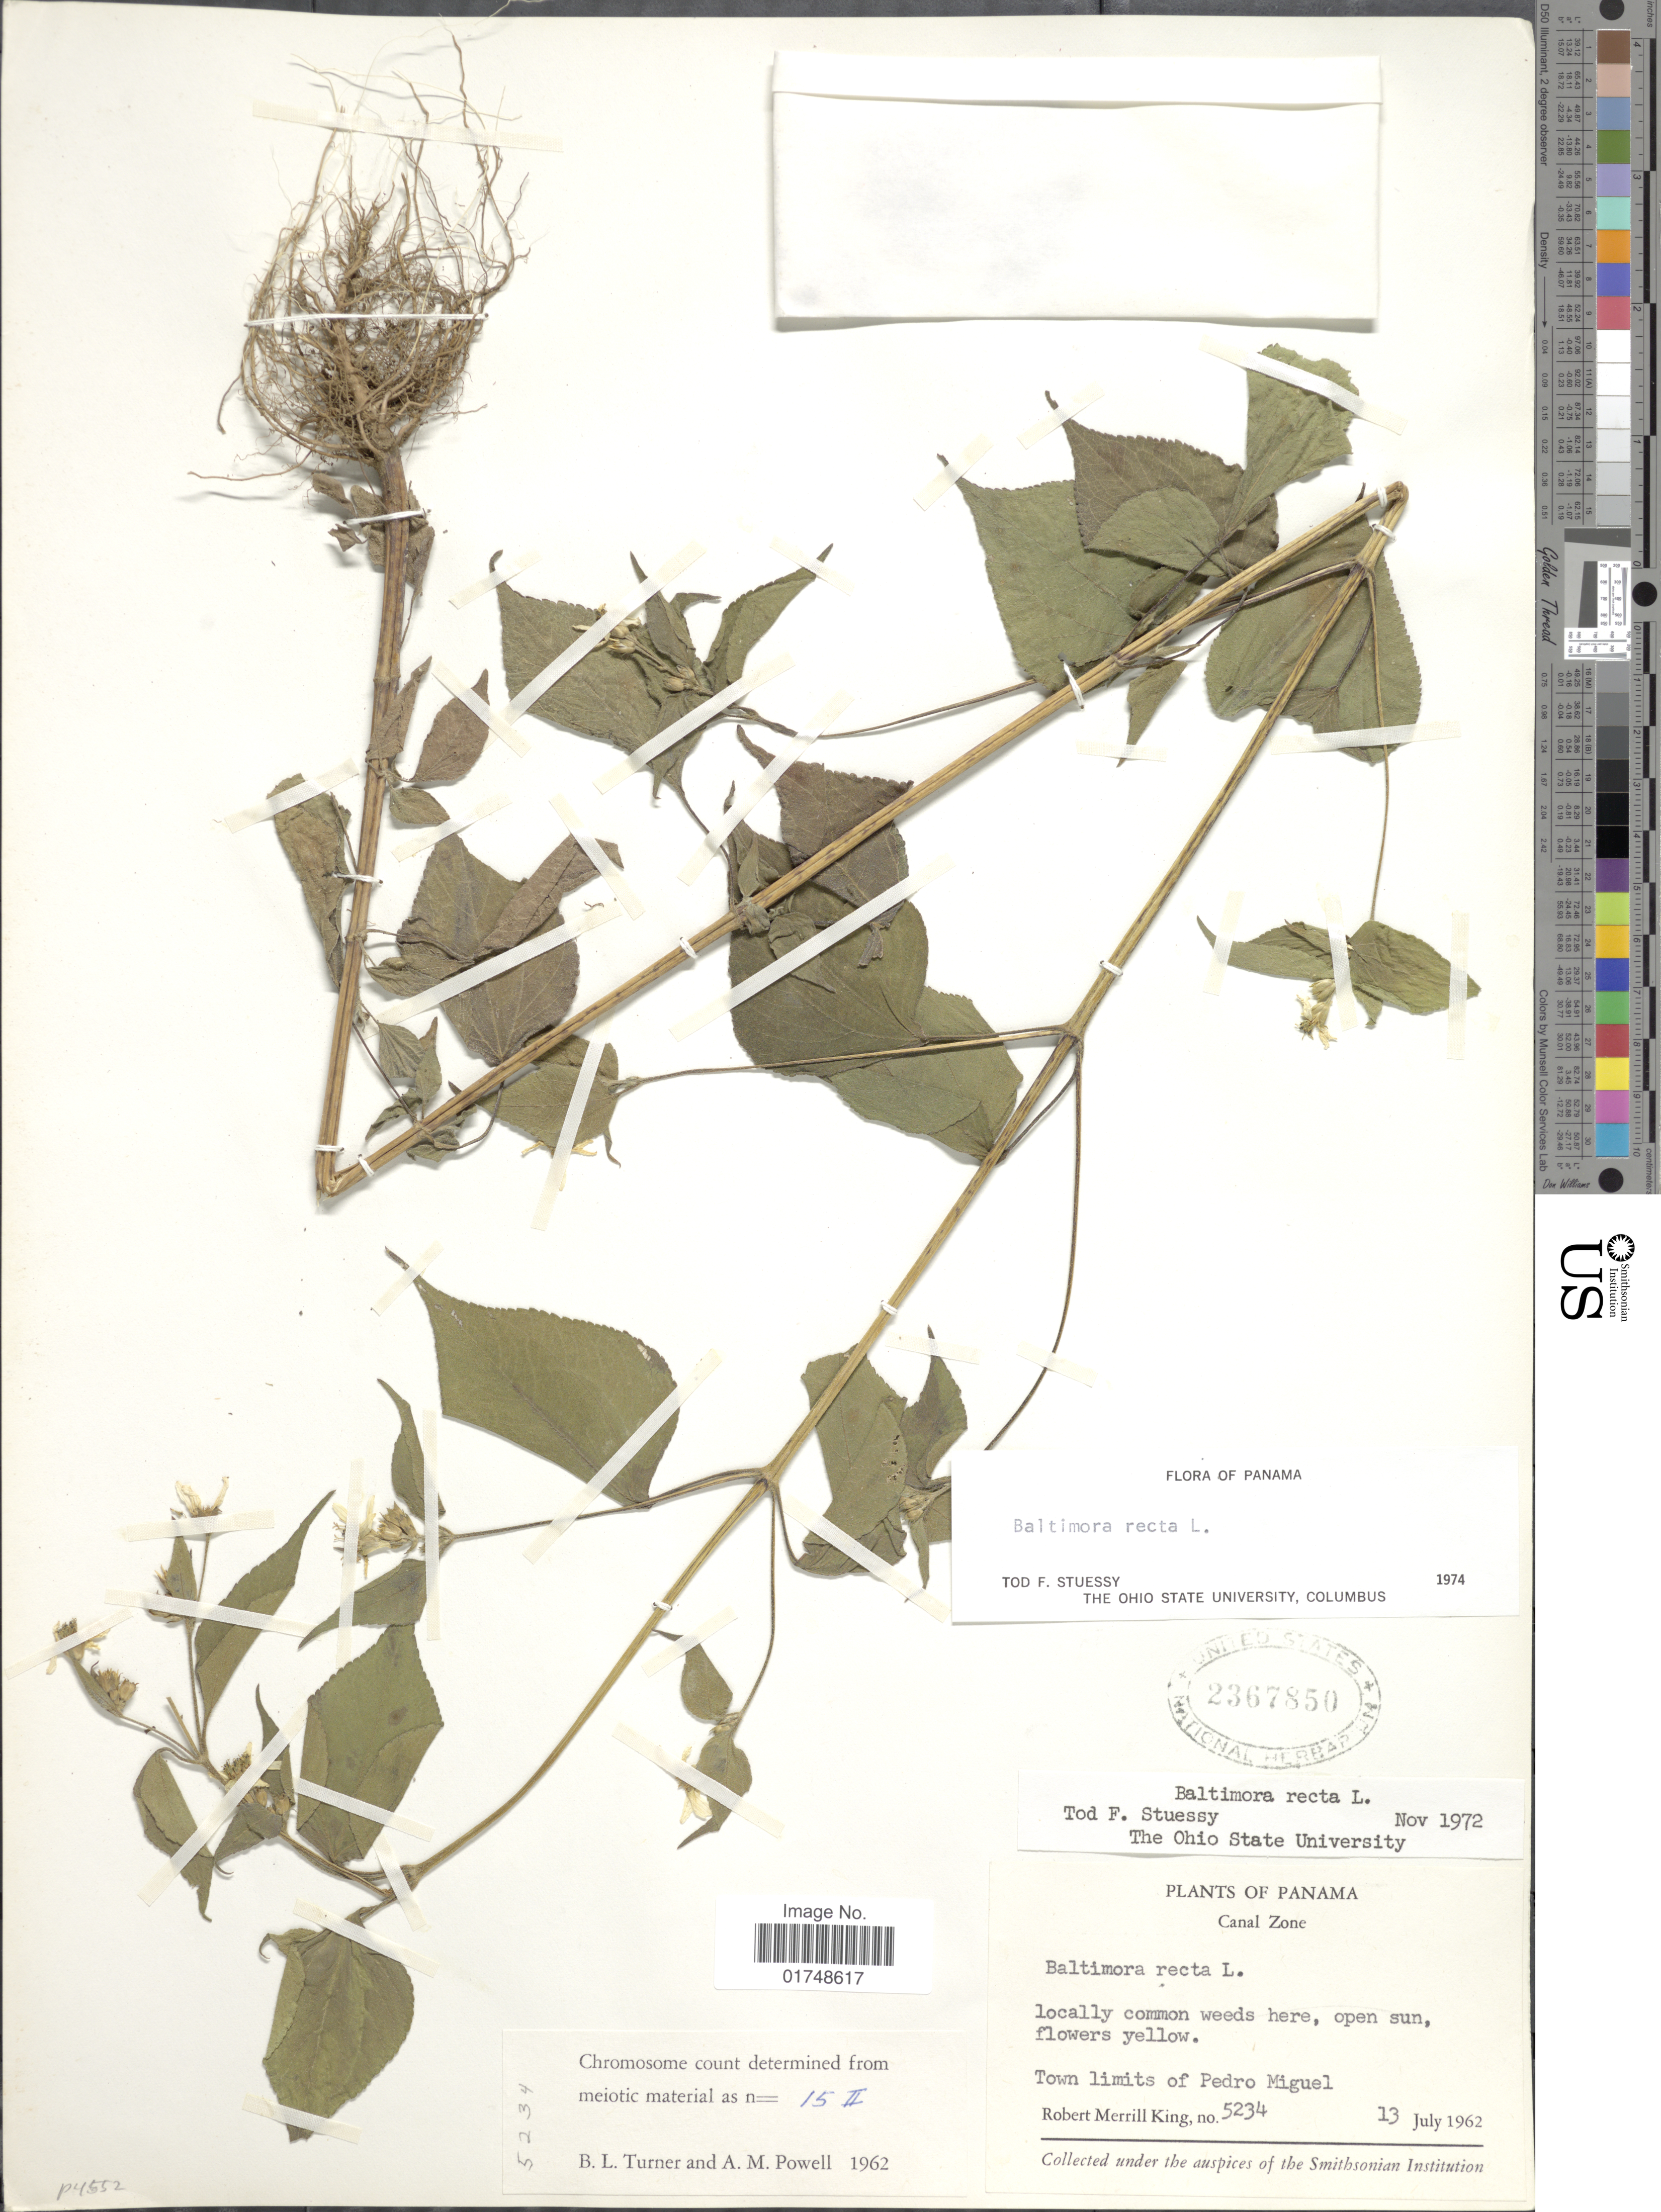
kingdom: Plantae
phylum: Tracheophyta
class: Magnoliopsida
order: Asterales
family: Asteraceae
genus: Baltimora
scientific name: Baltimora recta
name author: L.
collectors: R. M. King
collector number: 5234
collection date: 1962-07-13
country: Panama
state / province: Colón / Panamá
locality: Canal Zone, Town limits of Pedro Miguel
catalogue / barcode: US 2367850